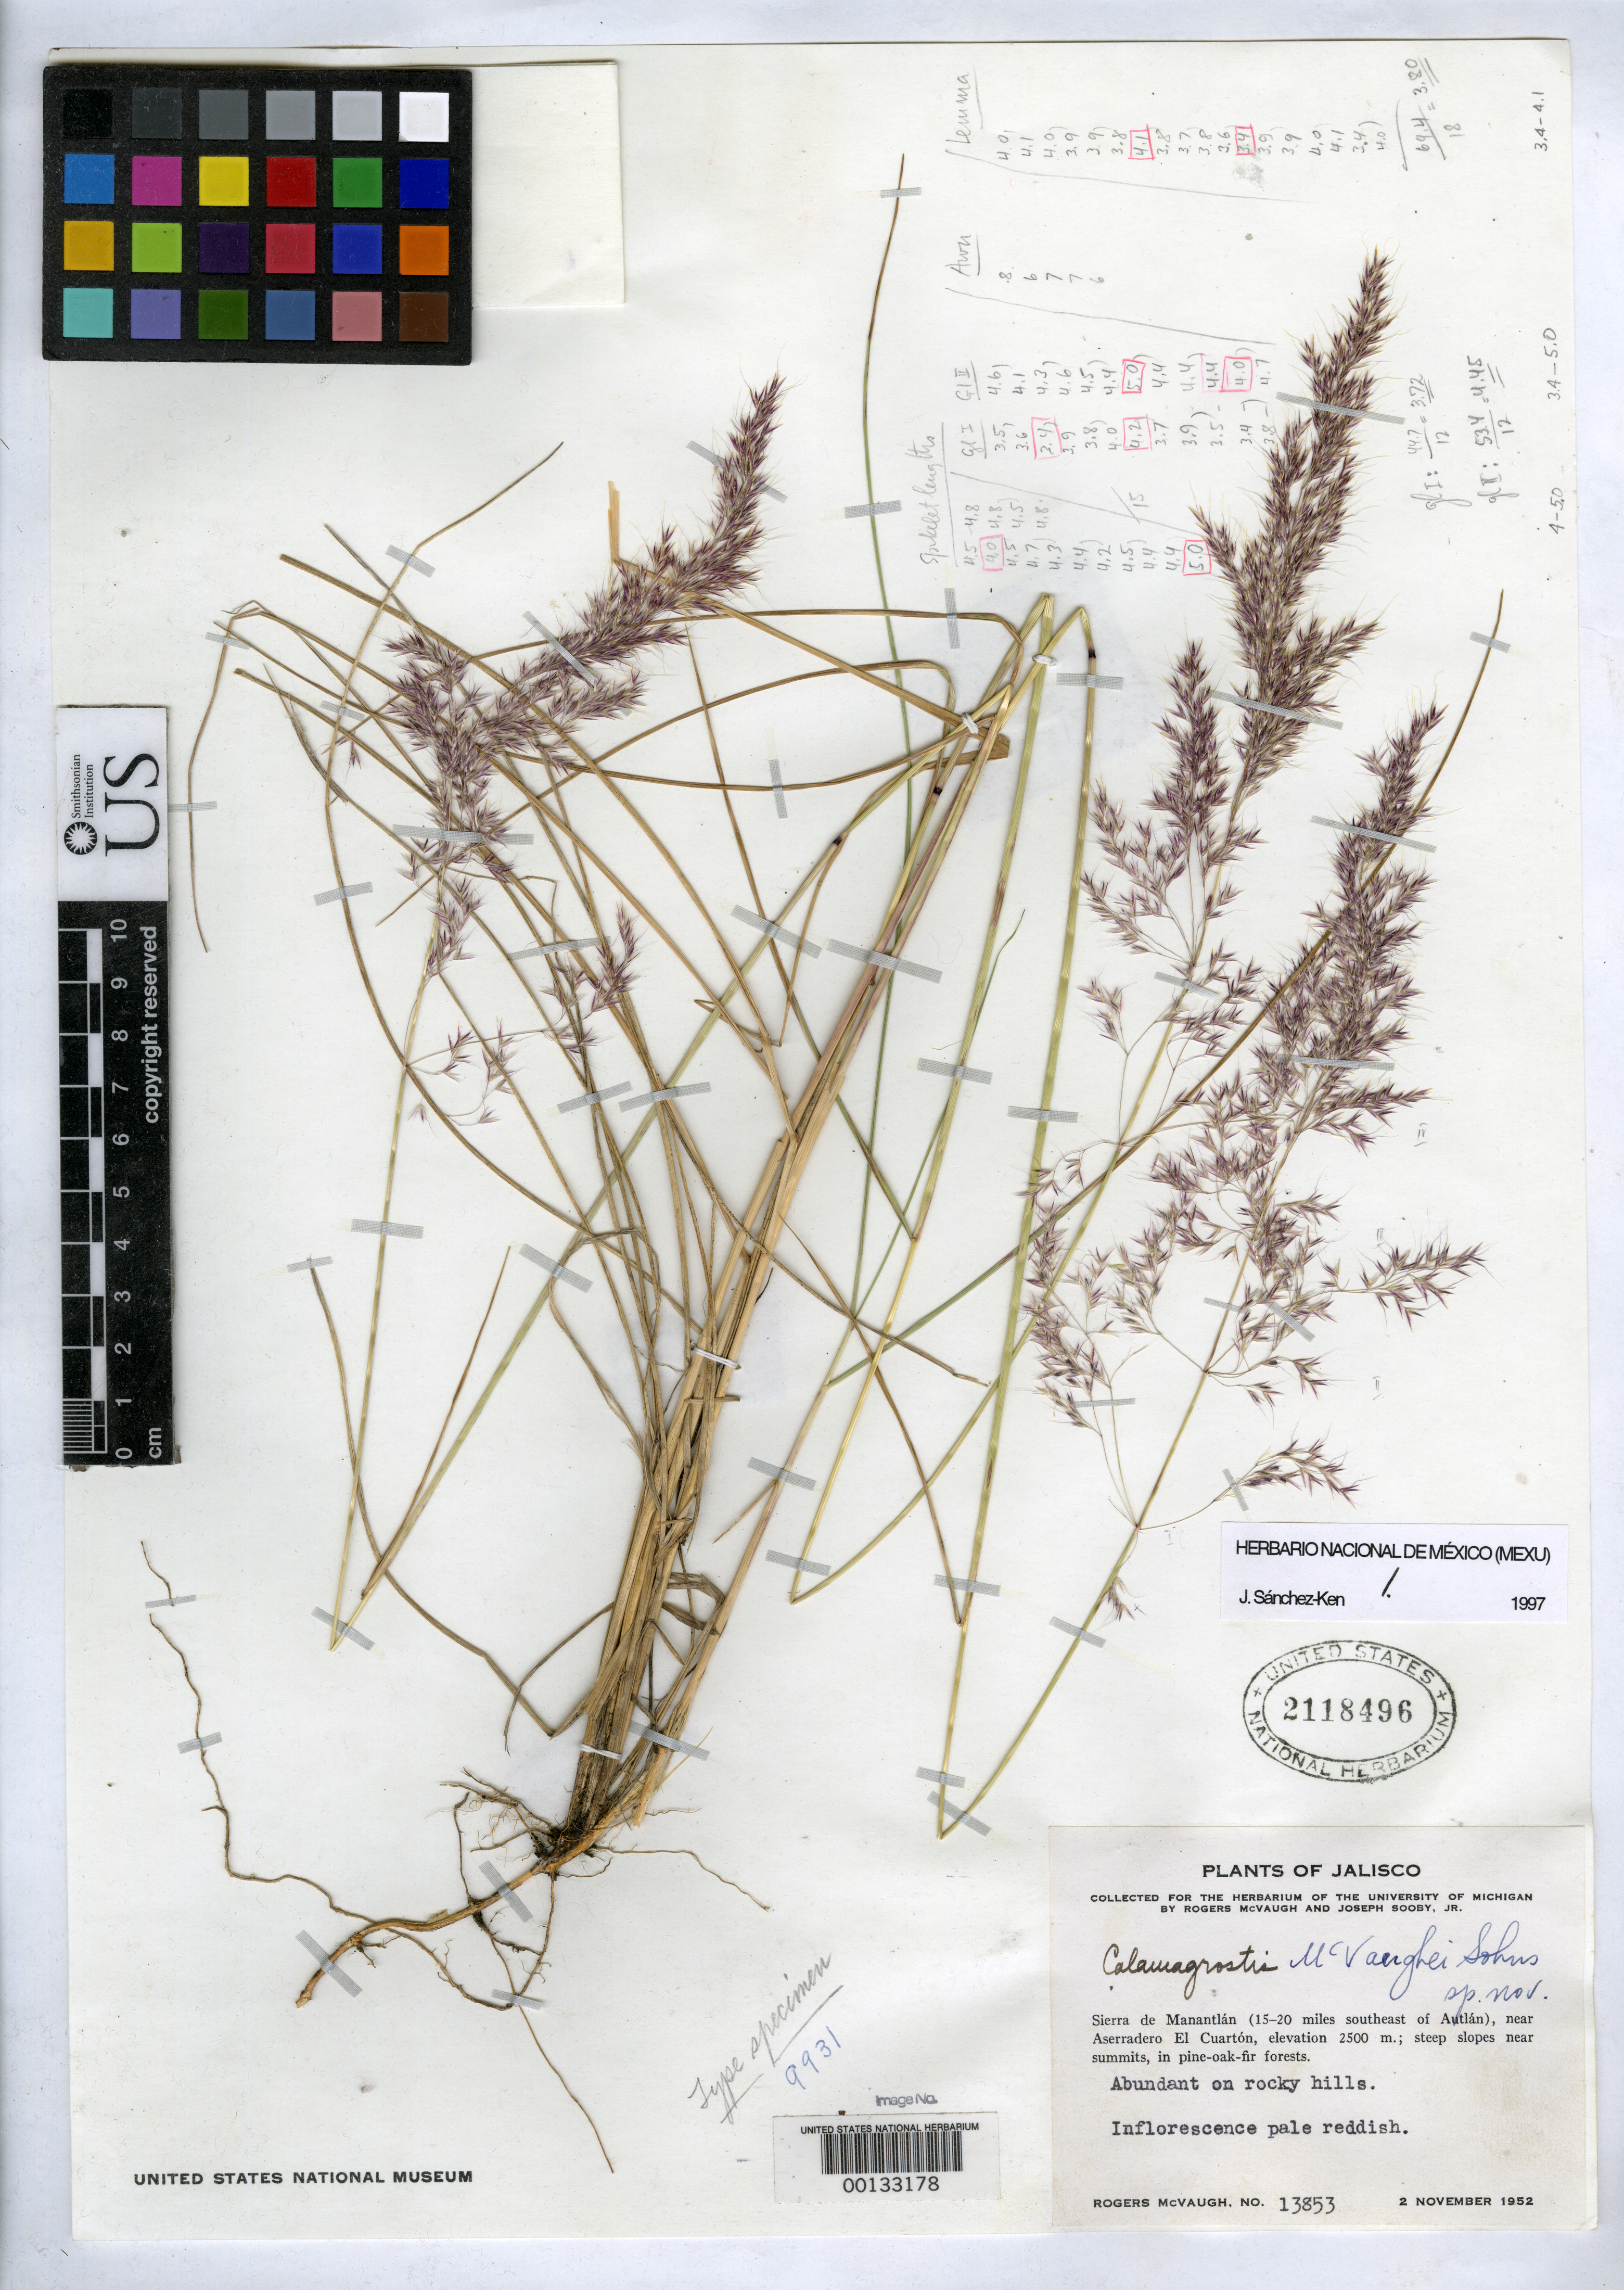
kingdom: Plantae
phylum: Tracheophyta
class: Liliopsida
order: Poales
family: Poaceae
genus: Calamagrostis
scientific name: Calamagrostis mcvaughii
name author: Sohns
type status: Holotype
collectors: R. McVaugh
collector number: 13853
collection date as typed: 02 Nov 1952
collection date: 1952-11-02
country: Mexico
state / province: Jalisco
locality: Sierra de Manantlan, 15-20 mi. SE of Autlan, near Aserradero El Cuarton, slopes near summits.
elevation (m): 2500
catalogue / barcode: US 2118496